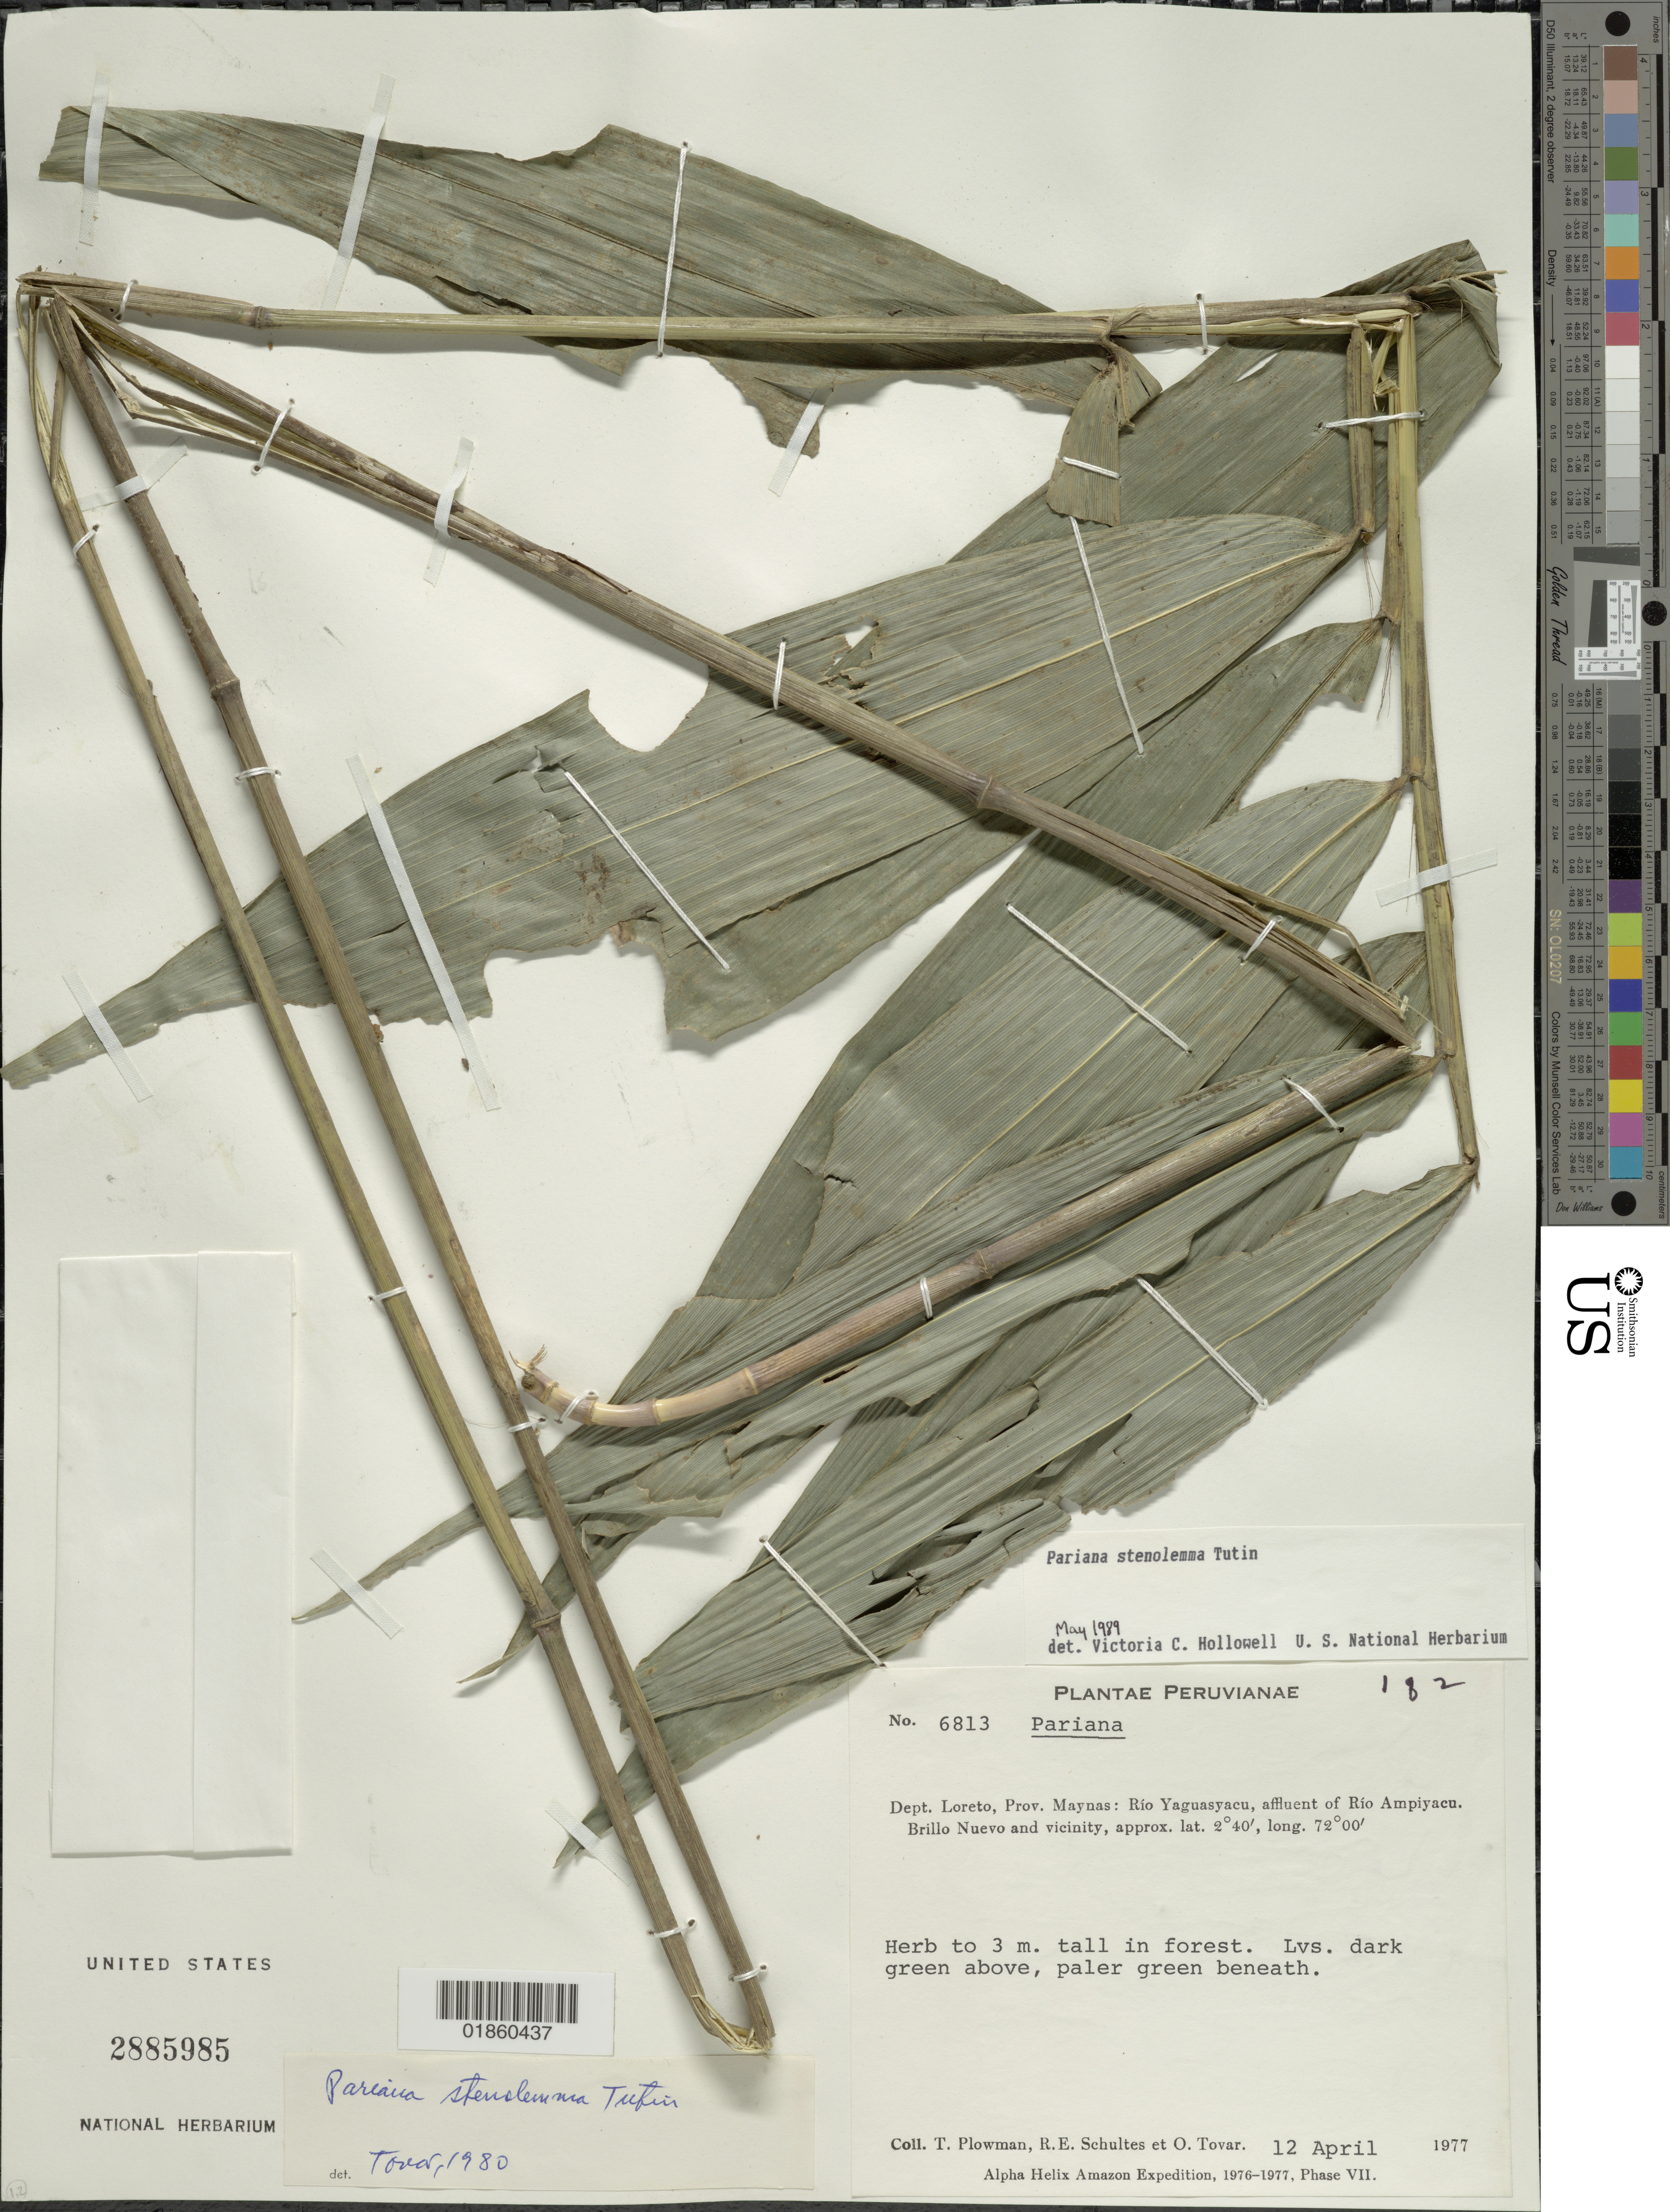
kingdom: Plantae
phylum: Tracheophyta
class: Liliopsida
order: Poales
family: Poaceae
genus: Pariana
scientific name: Pariana stenolemma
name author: Tutin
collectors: T. Plowman, R. E. Schultes & O. Tovar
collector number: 6813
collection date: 1977-04-12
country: Peru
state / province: Loreto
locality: Prov. Maynas: Rio Yaguasyacu, affluent of Rio Ampiyacu. Brillo Nuevo and vicinity.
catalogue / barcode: US 2885985